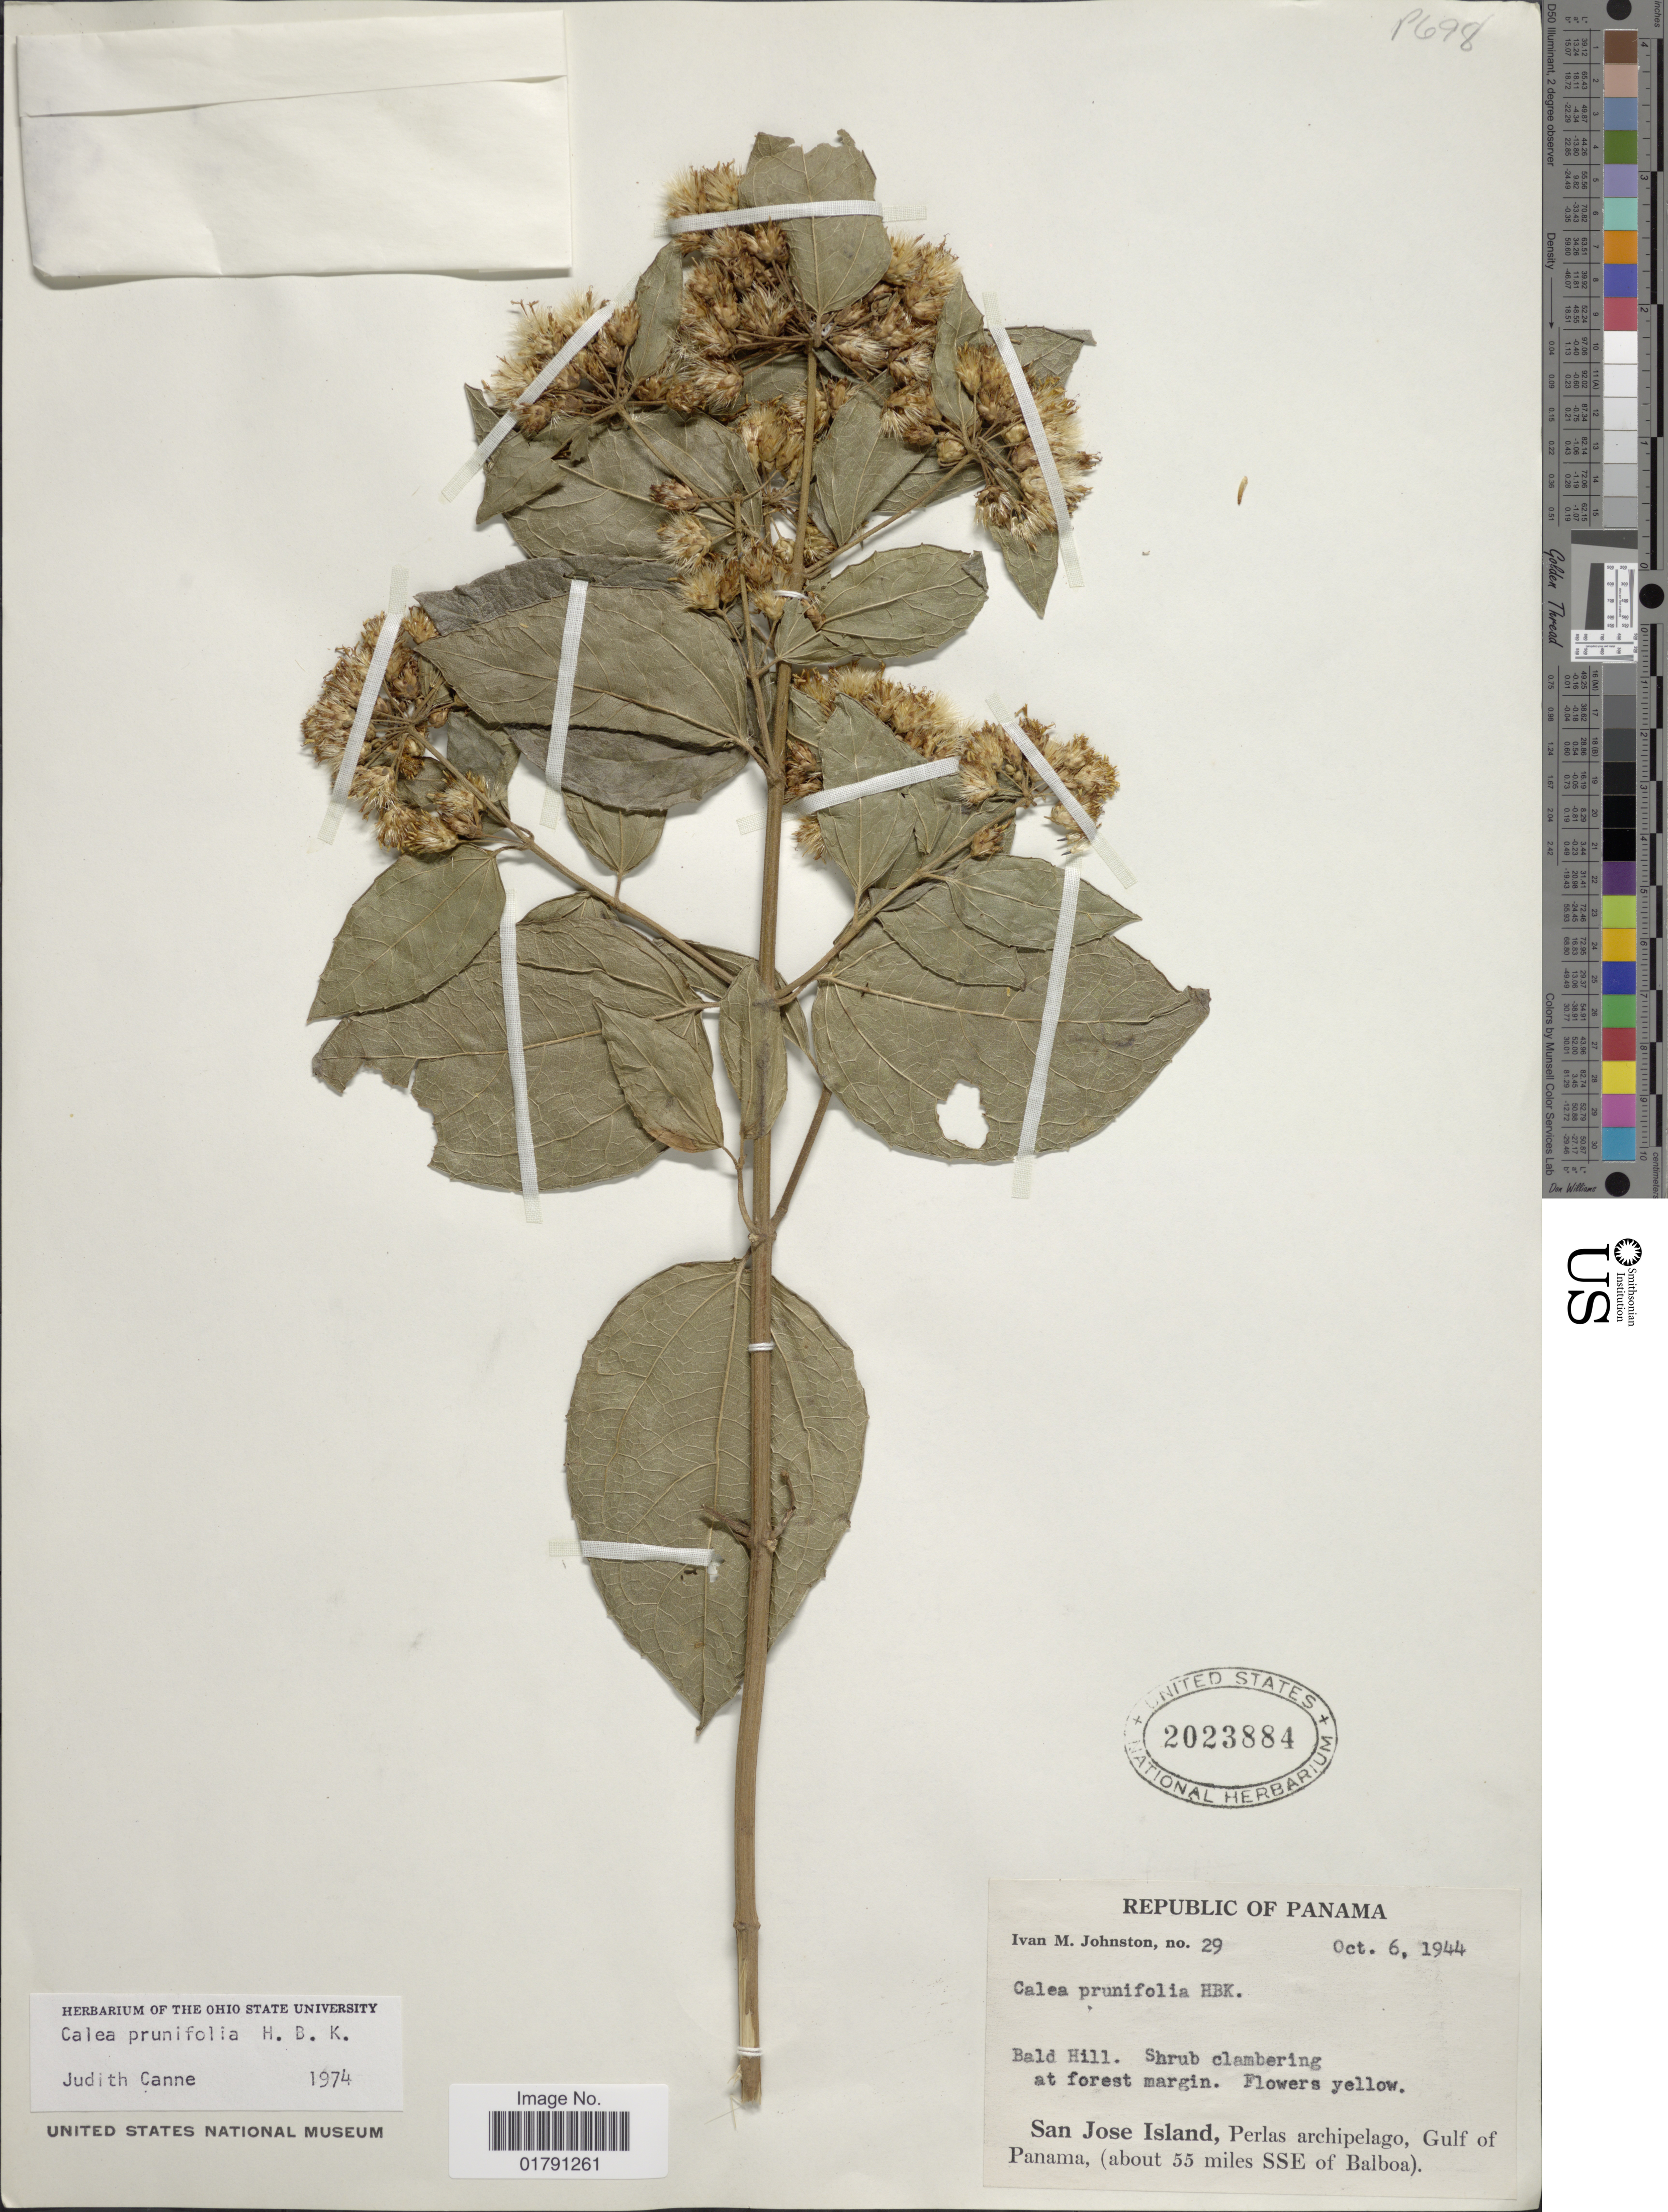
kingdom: Plantae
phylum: Tracheophyta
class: Magnoliopsida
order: Asterales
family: Asteraceae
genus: Calea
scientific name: Calea prunifolia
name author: Kunth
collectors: I.M. Johnston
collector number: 29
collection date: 1944-10-06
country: Panama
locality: Bald Hill, San Jose Island, Perlas Archipelago, Gulf of Panama (about 55 miles SSE of Balboa)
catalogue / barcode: US 2023884